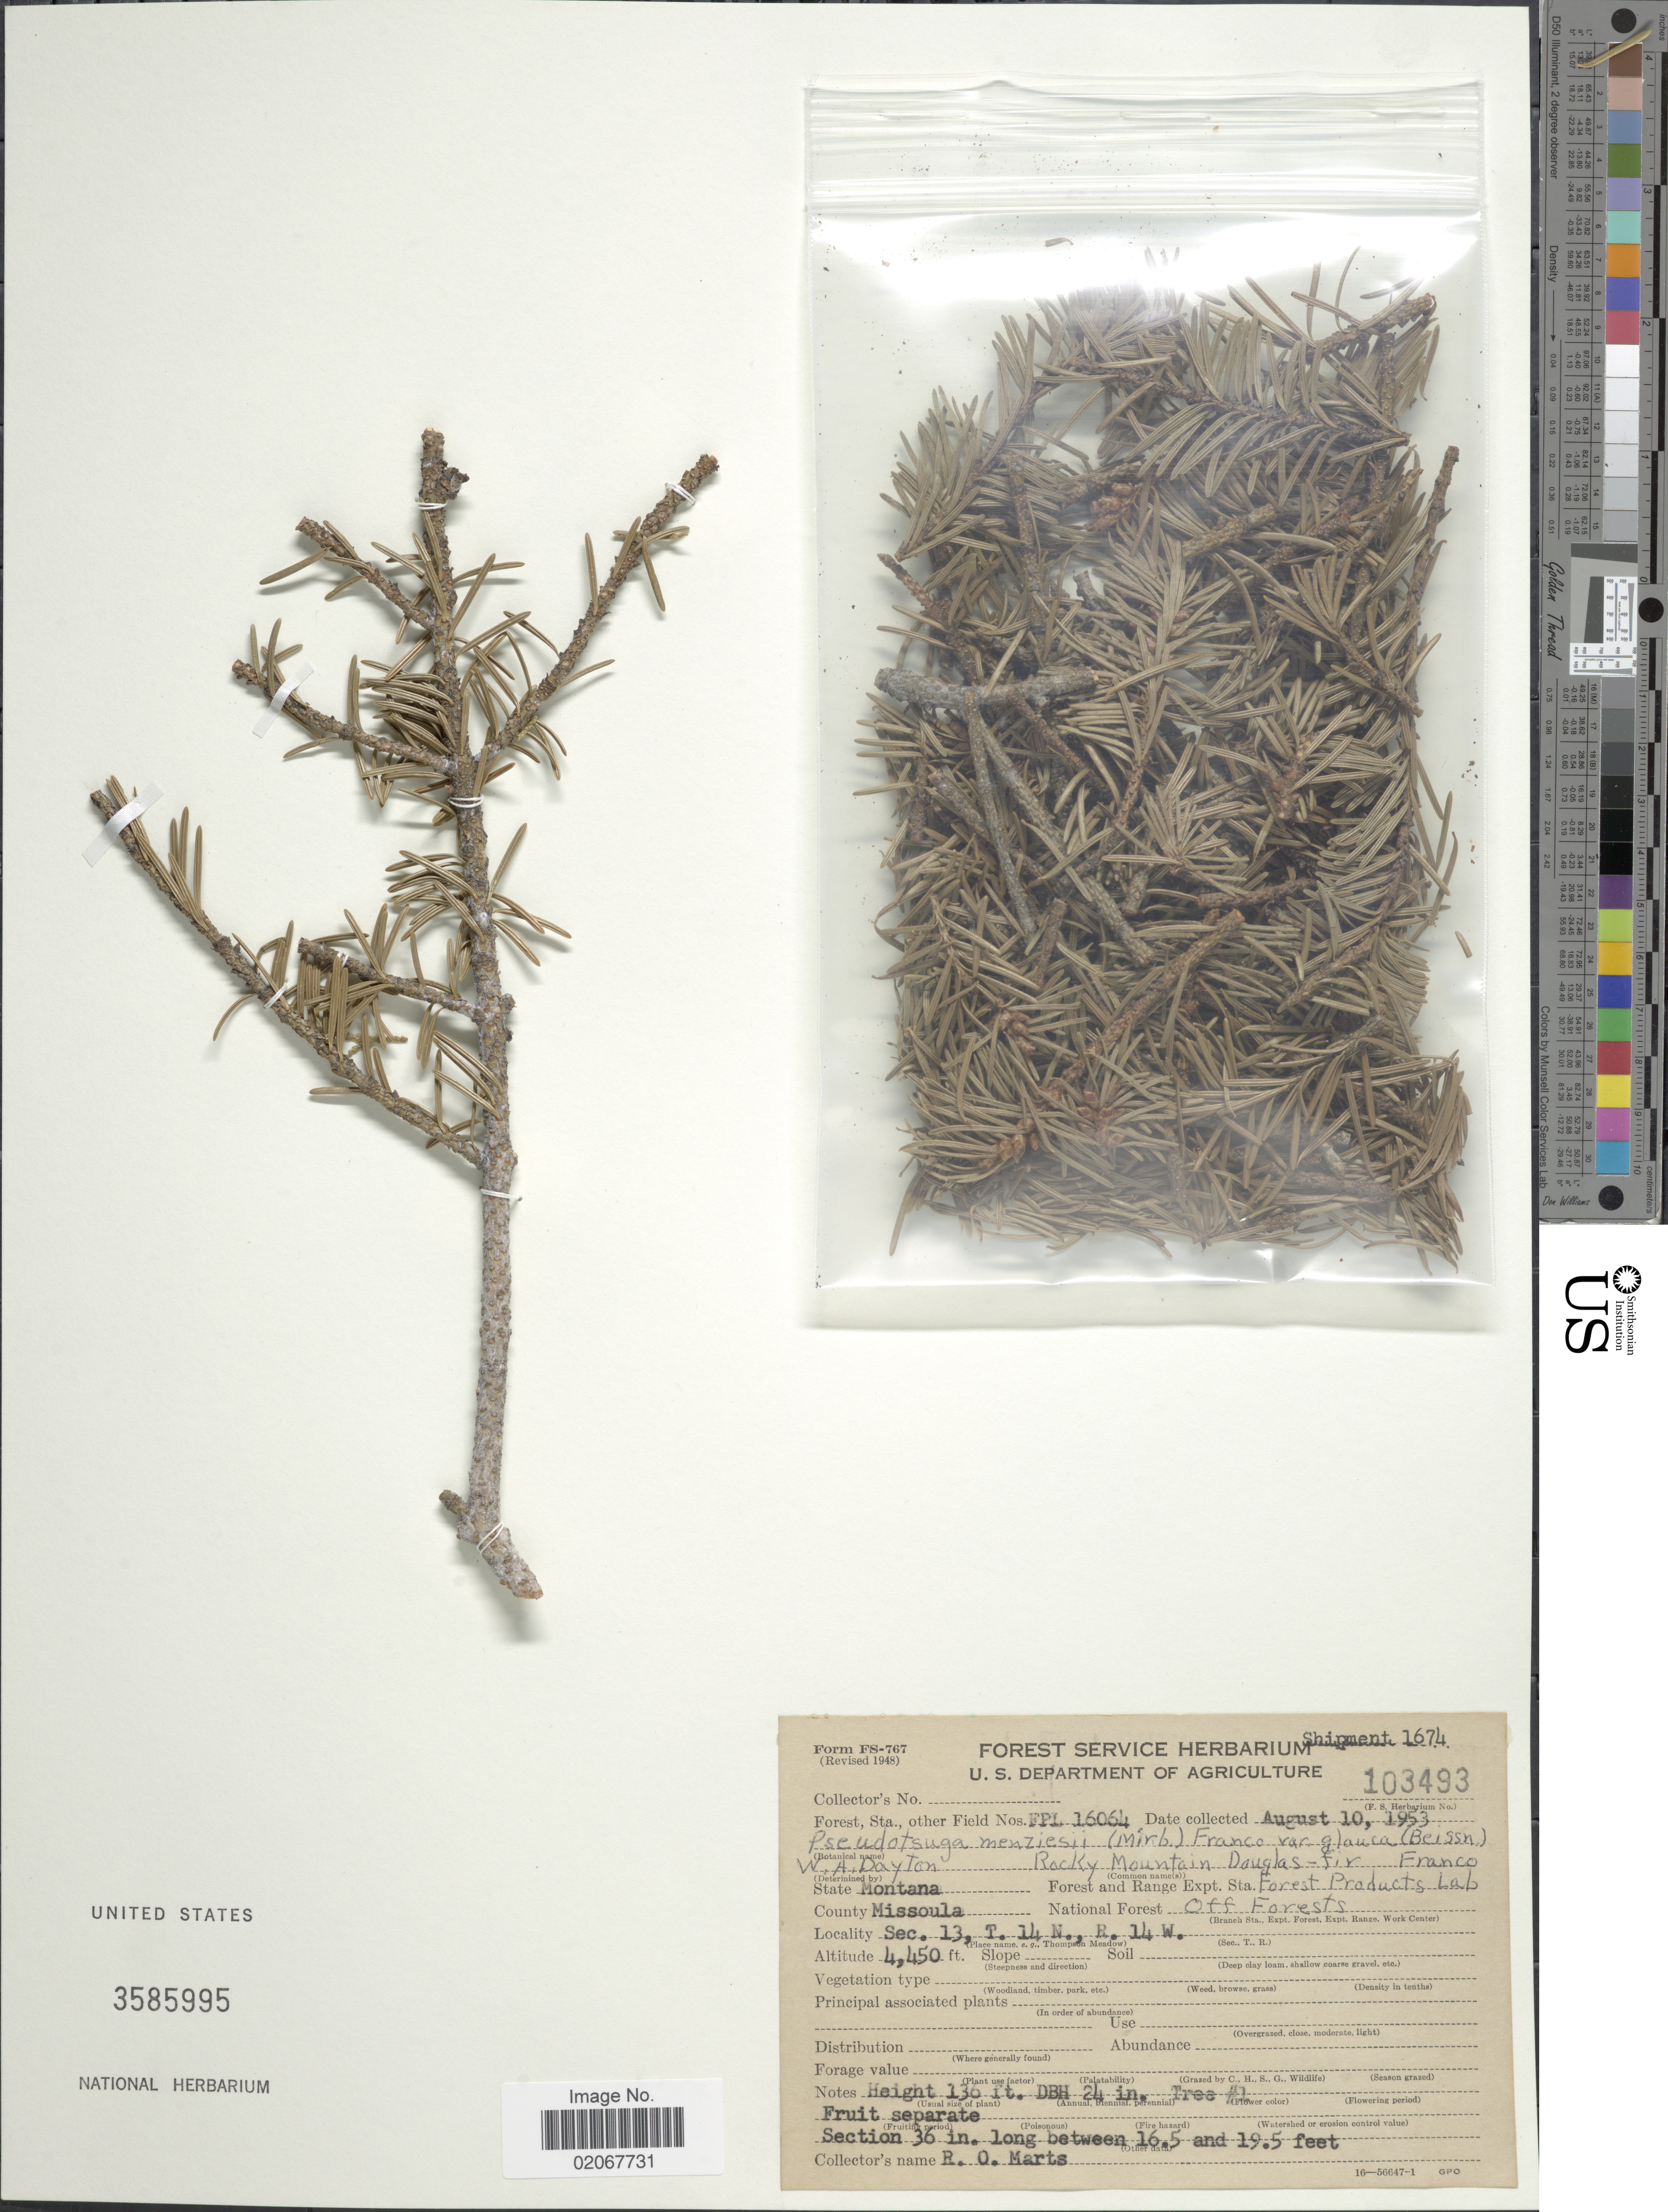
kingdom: Plantae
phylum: Tracheophyta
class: Pinopsida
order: Pinales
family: Pinaceae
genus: Pseudotsuga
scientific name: Pseudotsuga menziesii var. glauca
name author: (Beissn.) Franco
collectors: R. Marts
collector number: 103493/FPL16064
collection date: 1953-08-10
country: United States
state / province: Montana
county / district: Missoula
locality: Forest Products Lab. Off Forests. Sec. 13, T. 14 N., R. 14 W.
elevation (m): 1356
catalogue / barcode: US 3585995